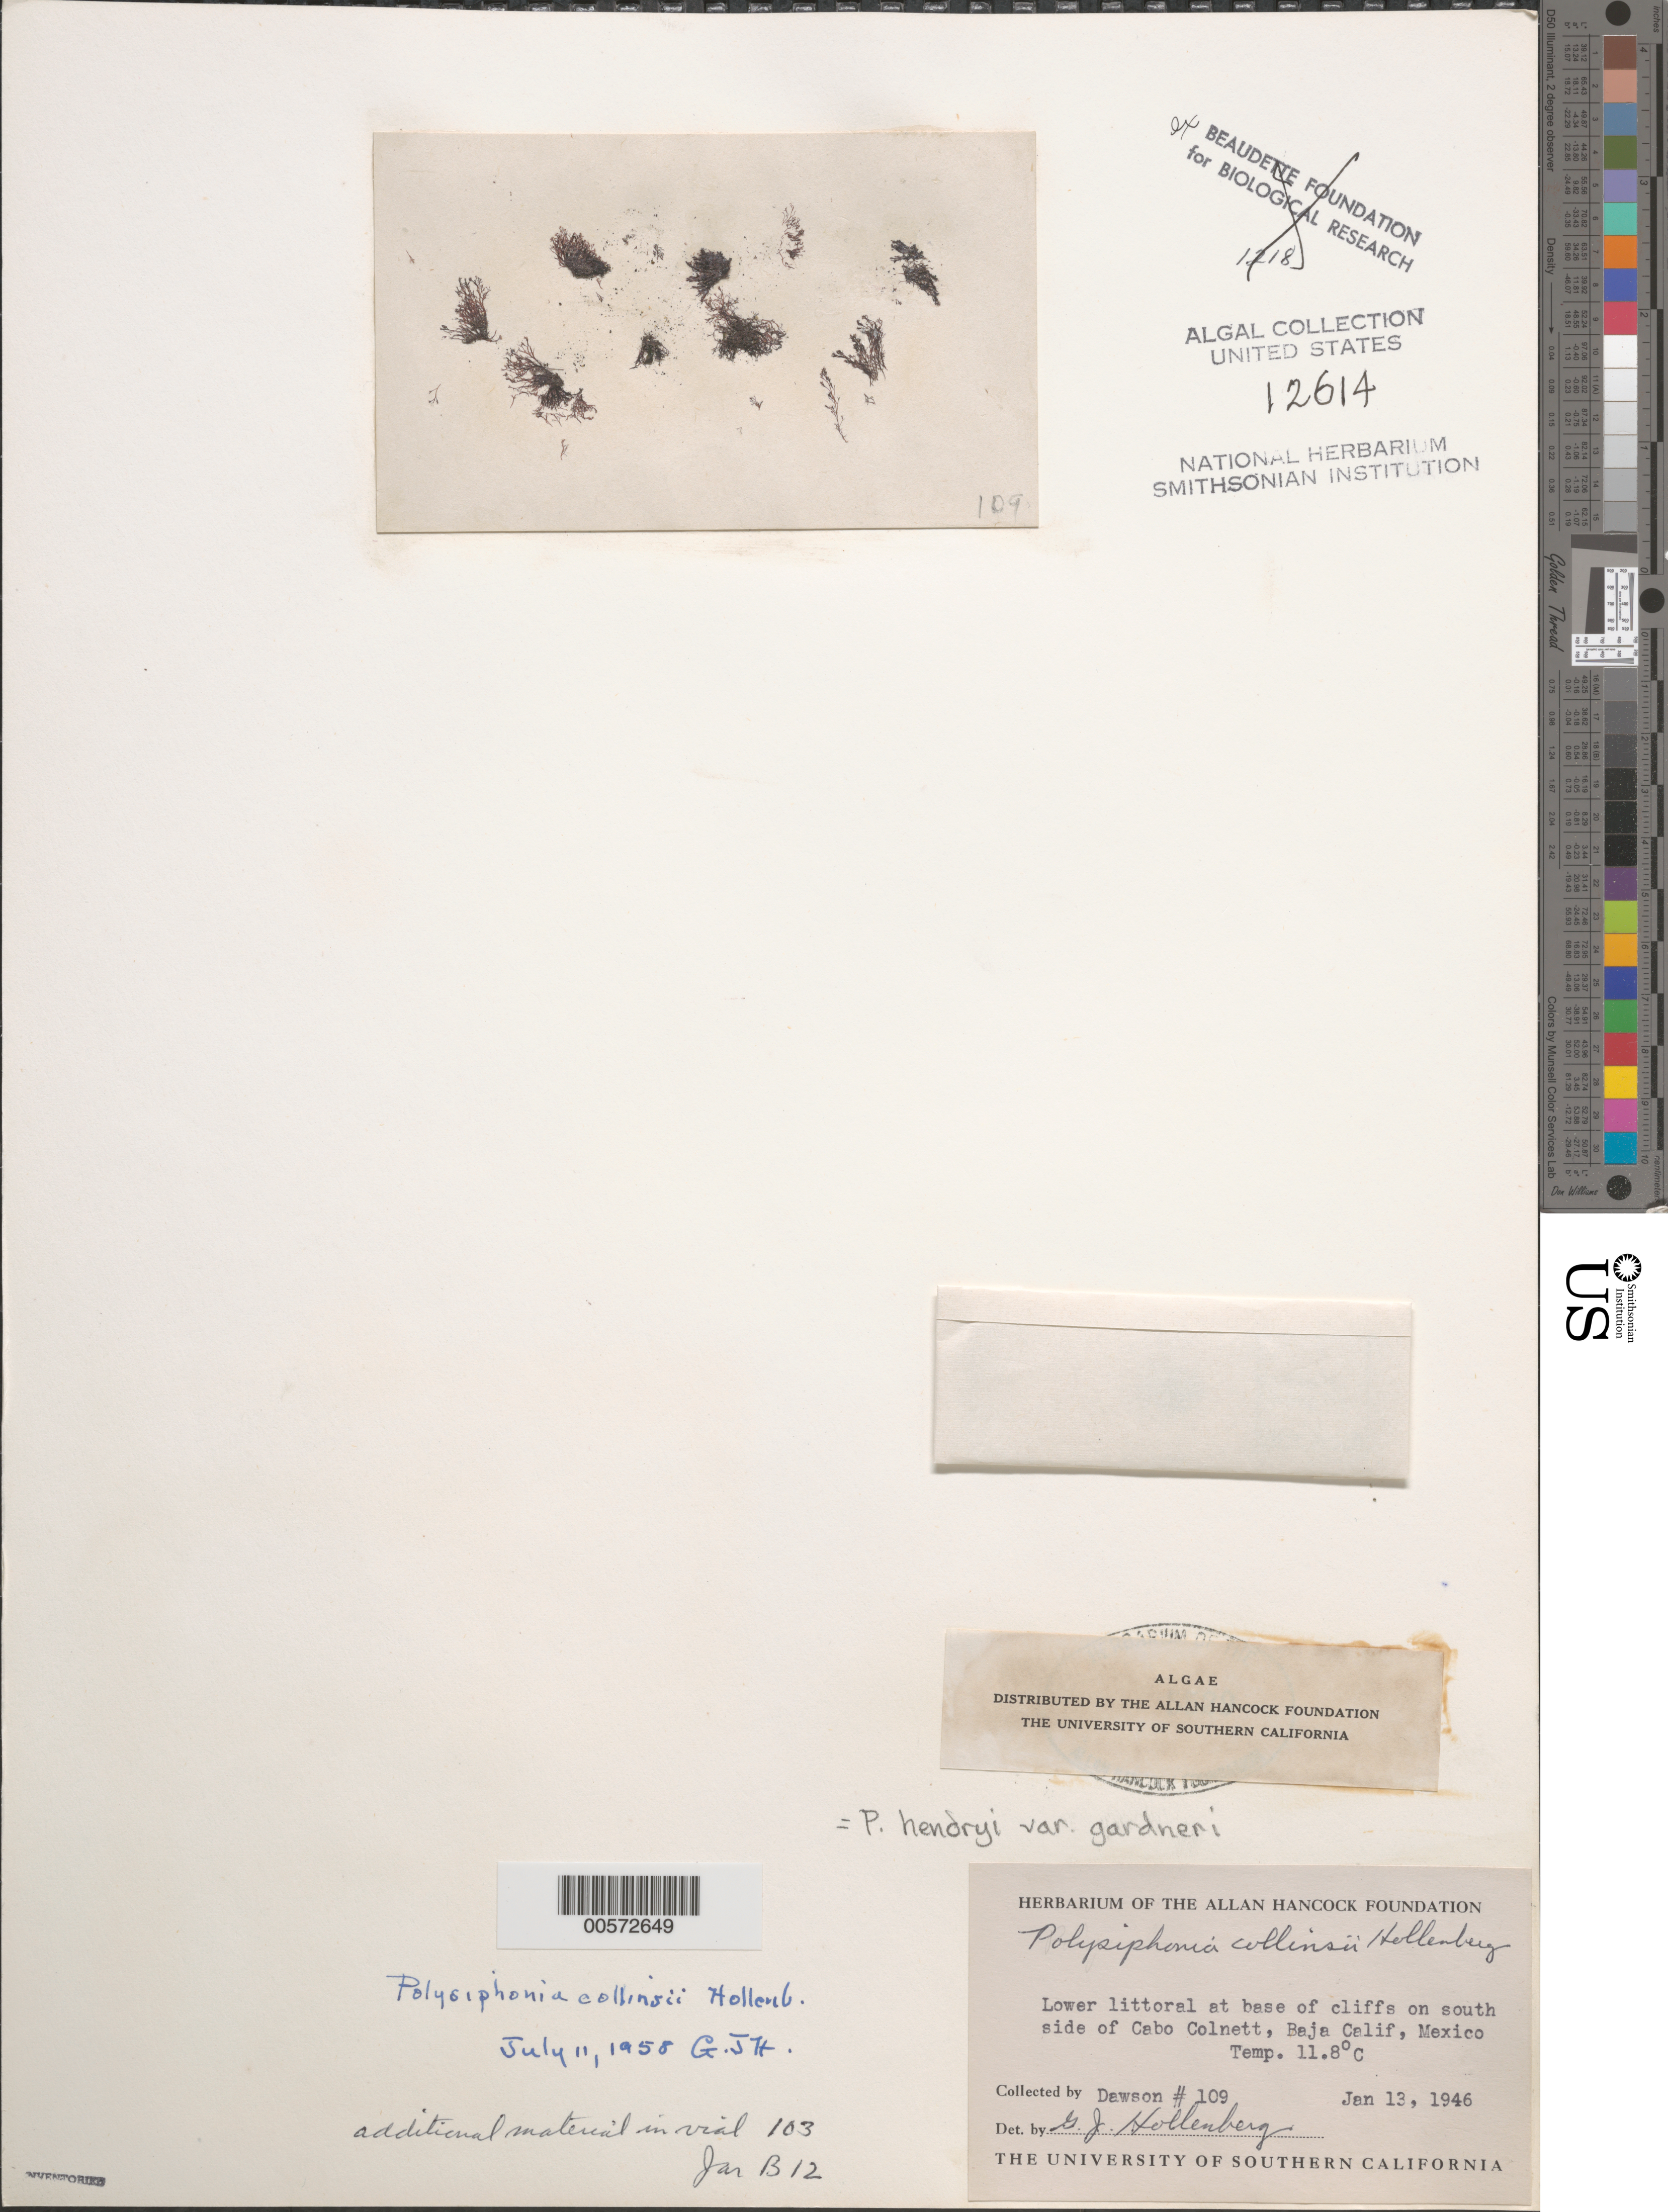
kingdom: Plantae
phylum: Rhodophyta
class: Florideophyceae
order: Ceramiales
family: Rhodomelaceae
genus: Polysiphonia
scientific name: Polysiphonia hendryi var. gardneri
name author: (Kylin) Hollenb.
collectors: E. Y. Dawson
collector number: EYD 109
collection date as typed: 13 Jan 1946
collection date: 1946-01-13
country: Mexico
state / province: Baja California Norte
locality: Cabo Colnett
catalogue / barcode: US 12614